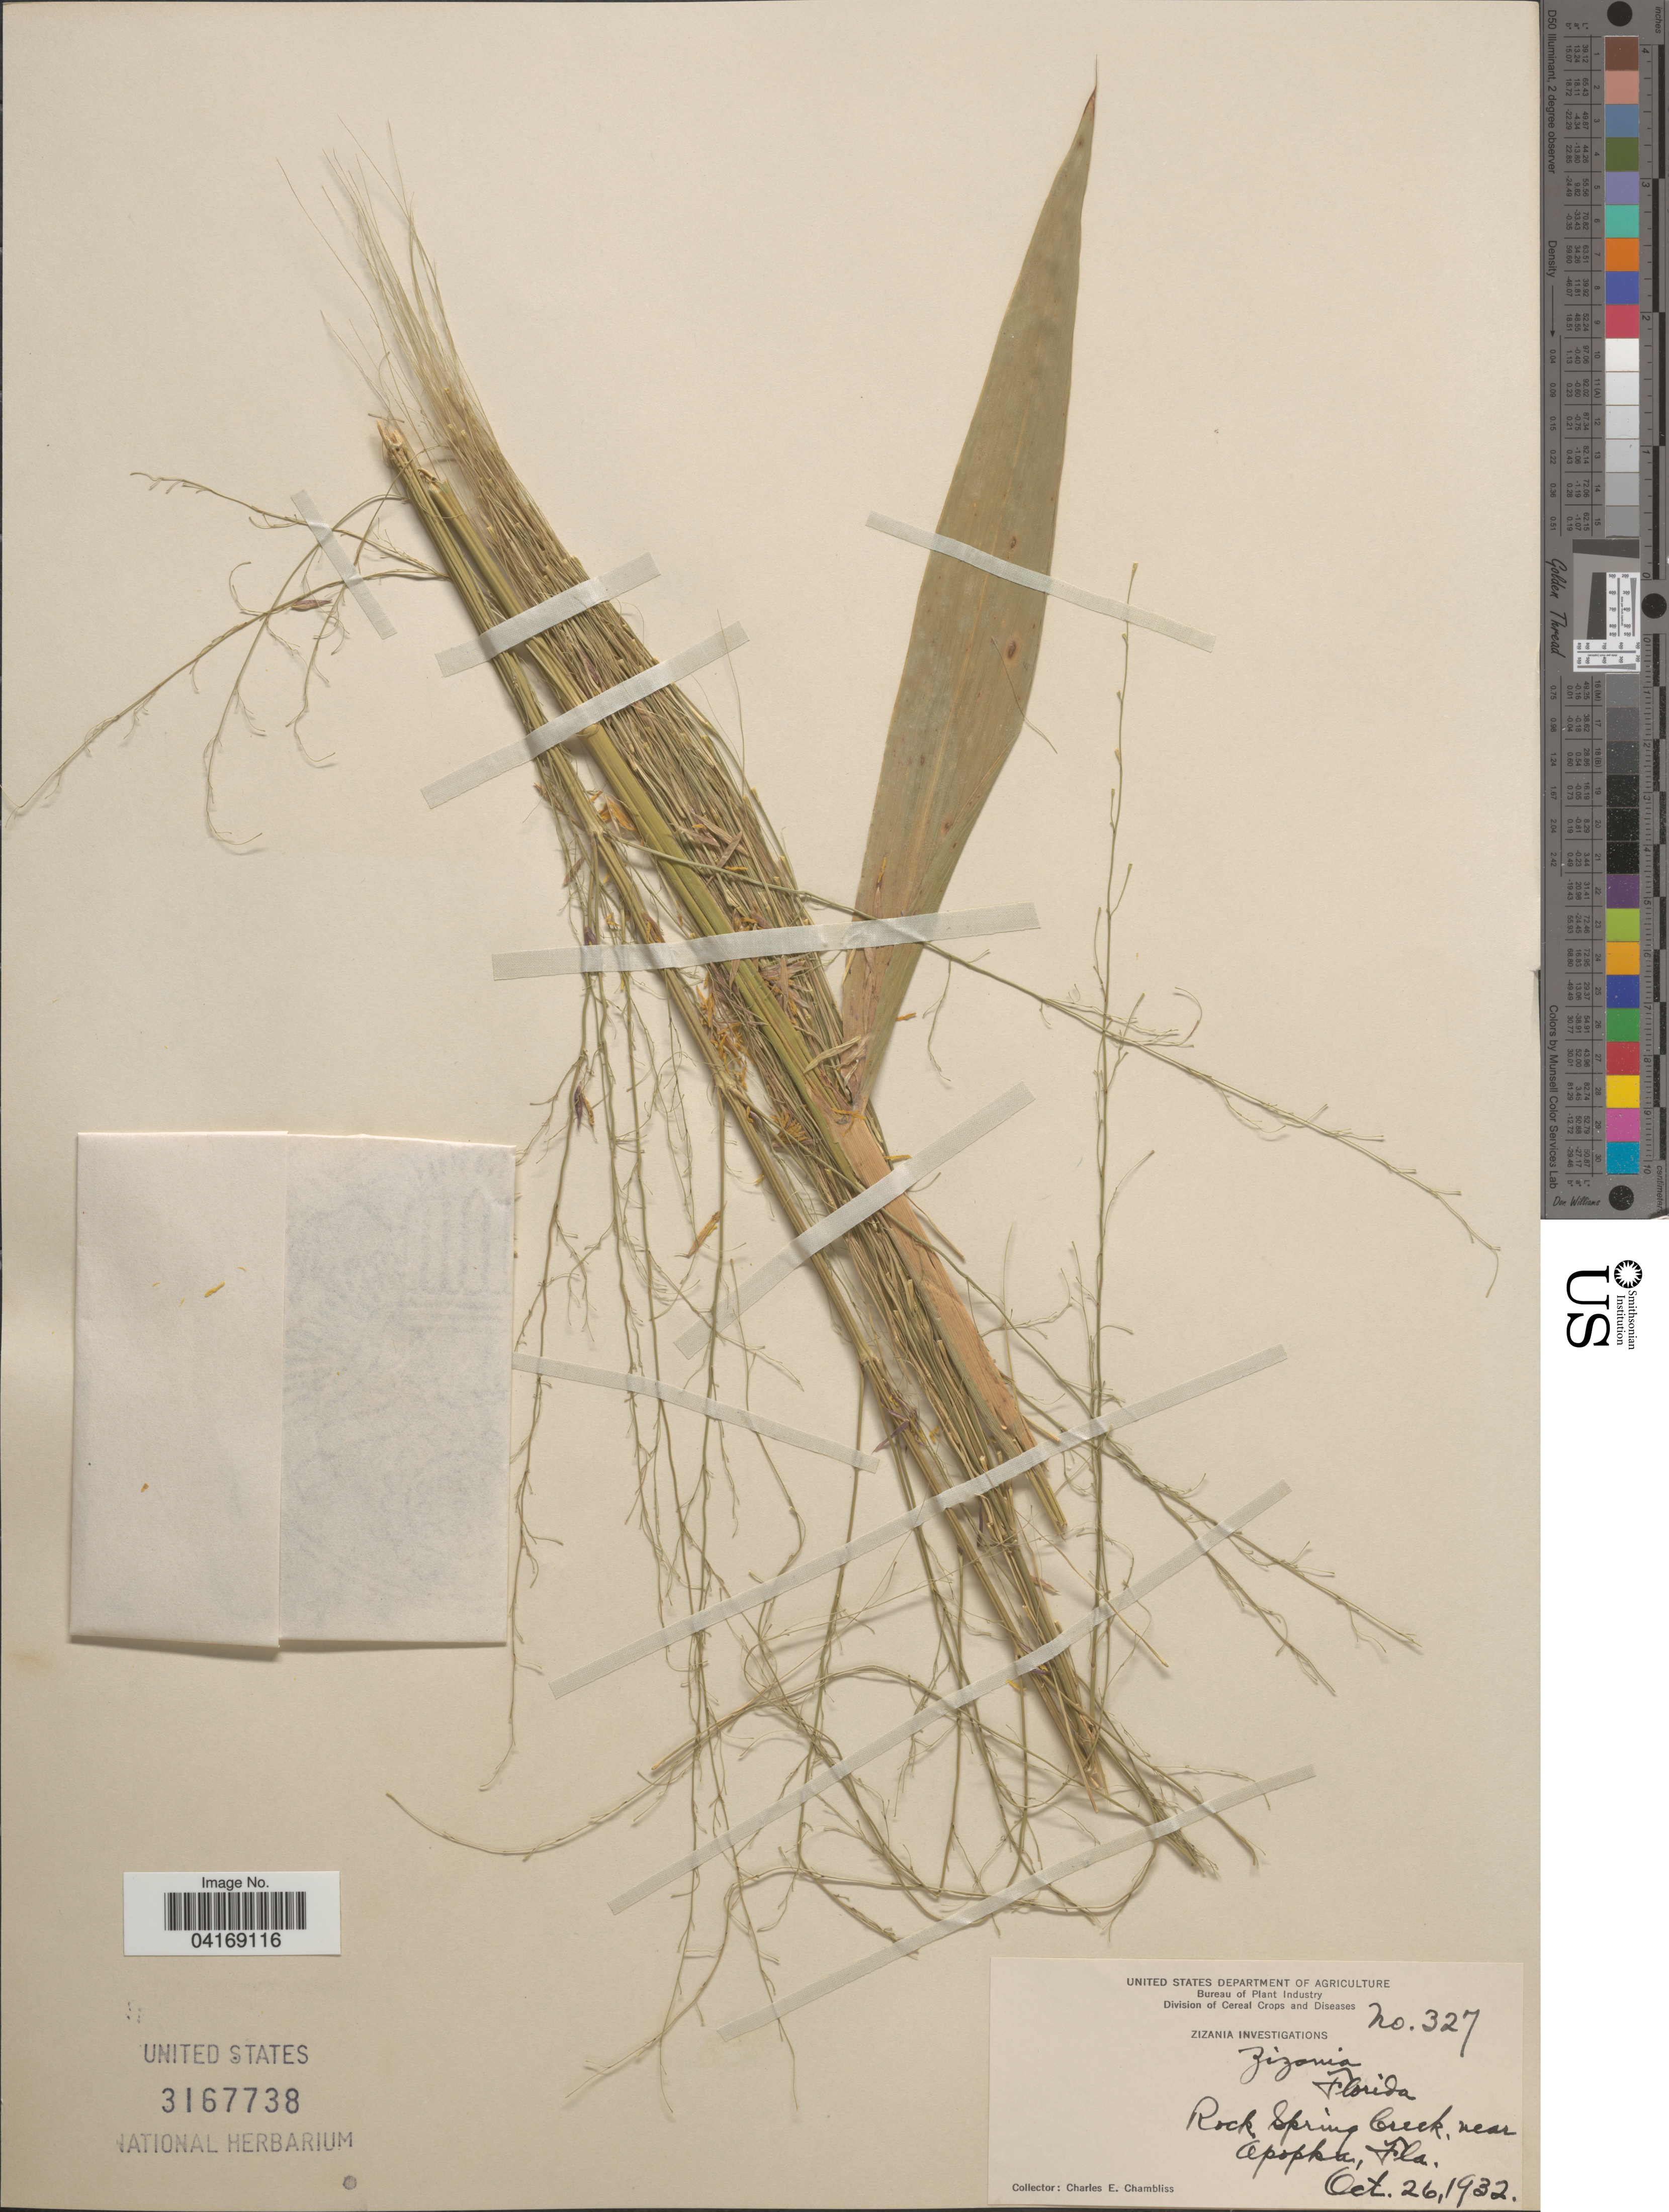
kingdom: Plantae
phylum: Tracheophyta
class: Liliopsida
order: Poales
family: Poaceae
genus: Zizania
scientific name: Zizania sp.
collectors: C. Chambliss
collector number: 327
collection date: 1932-10-26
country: United States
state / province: Florida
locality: Rock Spring Creek, near Apopka.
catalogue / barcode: US 3167738